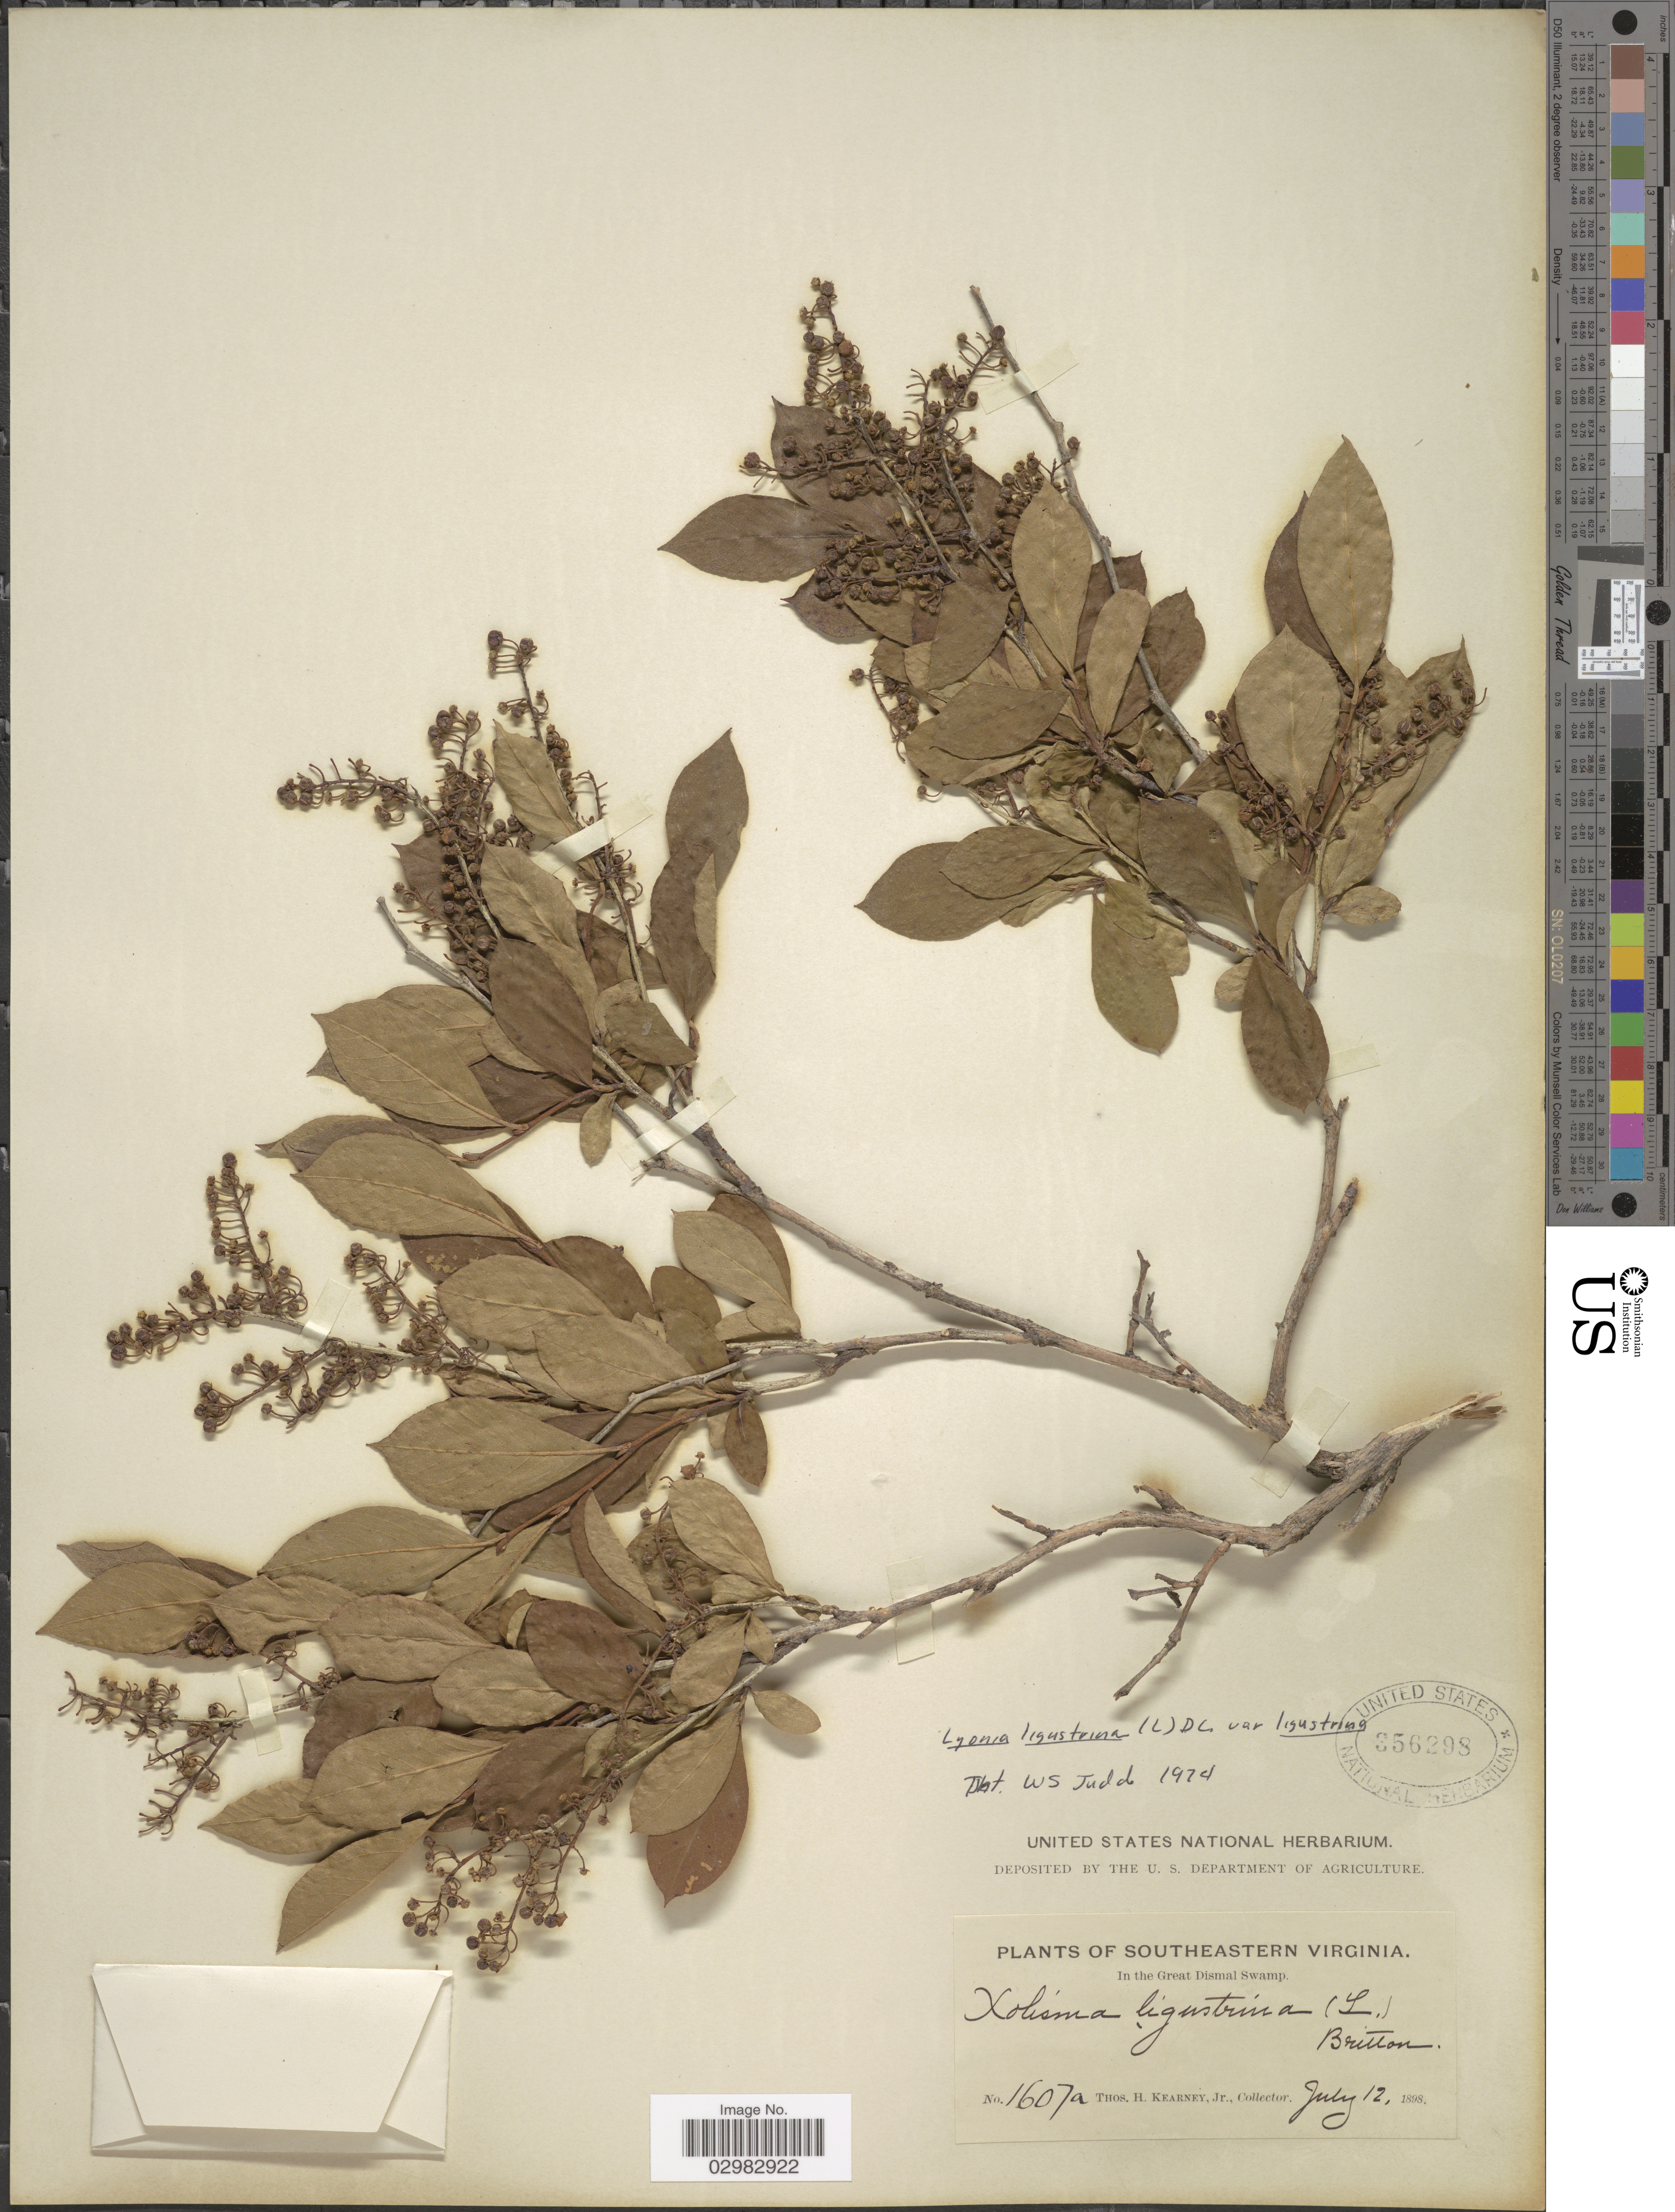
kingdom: Plantae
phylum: Tracheophyta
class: Magnoliopsida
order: Ericales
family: Ericaceae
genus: Lyonia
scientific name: Lyonia ligustrina var. ligustrina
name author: (L.) DC.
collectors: T. H. Kearney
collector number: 1607a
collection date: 1898-07-12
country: United States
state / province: Virginia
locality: Southeastern Virginia, in the Great Dismal Swamp.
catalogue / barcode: US 356298